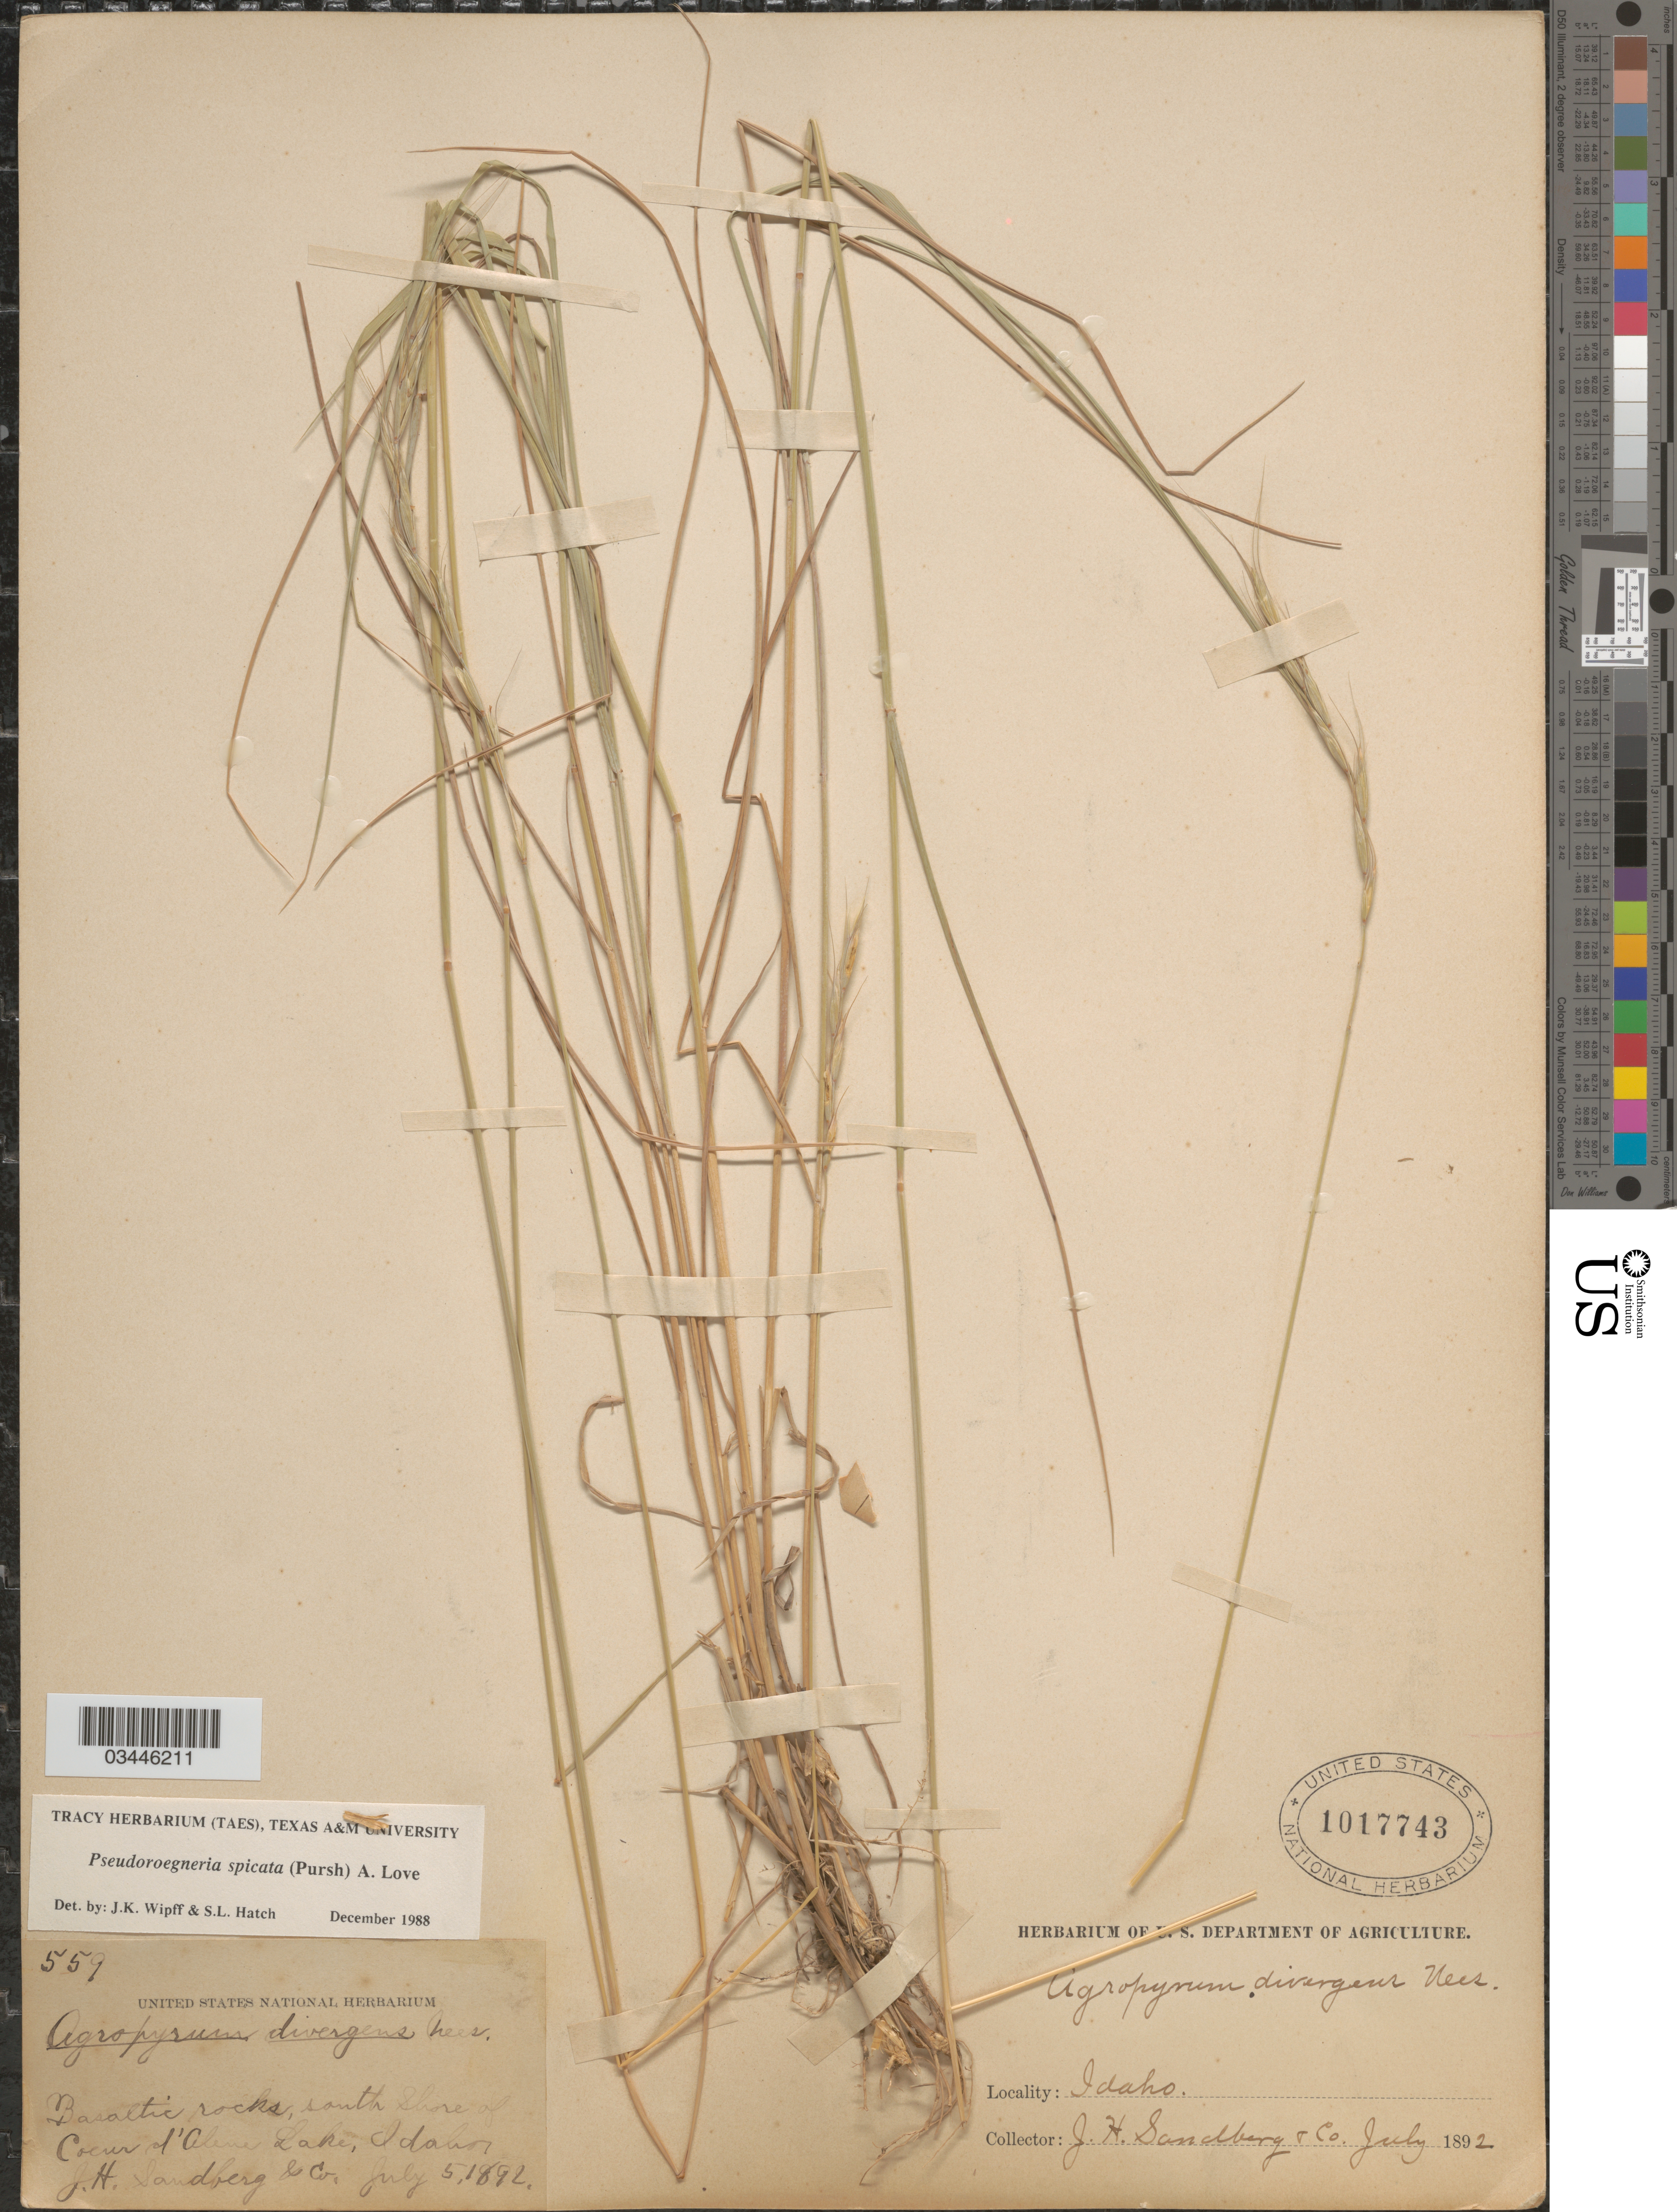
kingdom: Plantae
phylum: Tracheophyta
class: Liliopsida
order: Poales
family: Poaceae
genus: Pseudoroegneria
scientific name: Pseudoroegneria spicata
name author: (Pursh) Á. Löve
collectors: J. H. Sandberg & Co.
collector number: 559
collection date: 1892-07-05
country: United States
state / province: Idaho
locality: Basaltic rocks, south shore of Coeur d' Alene Lake.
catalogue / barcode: US 1017743